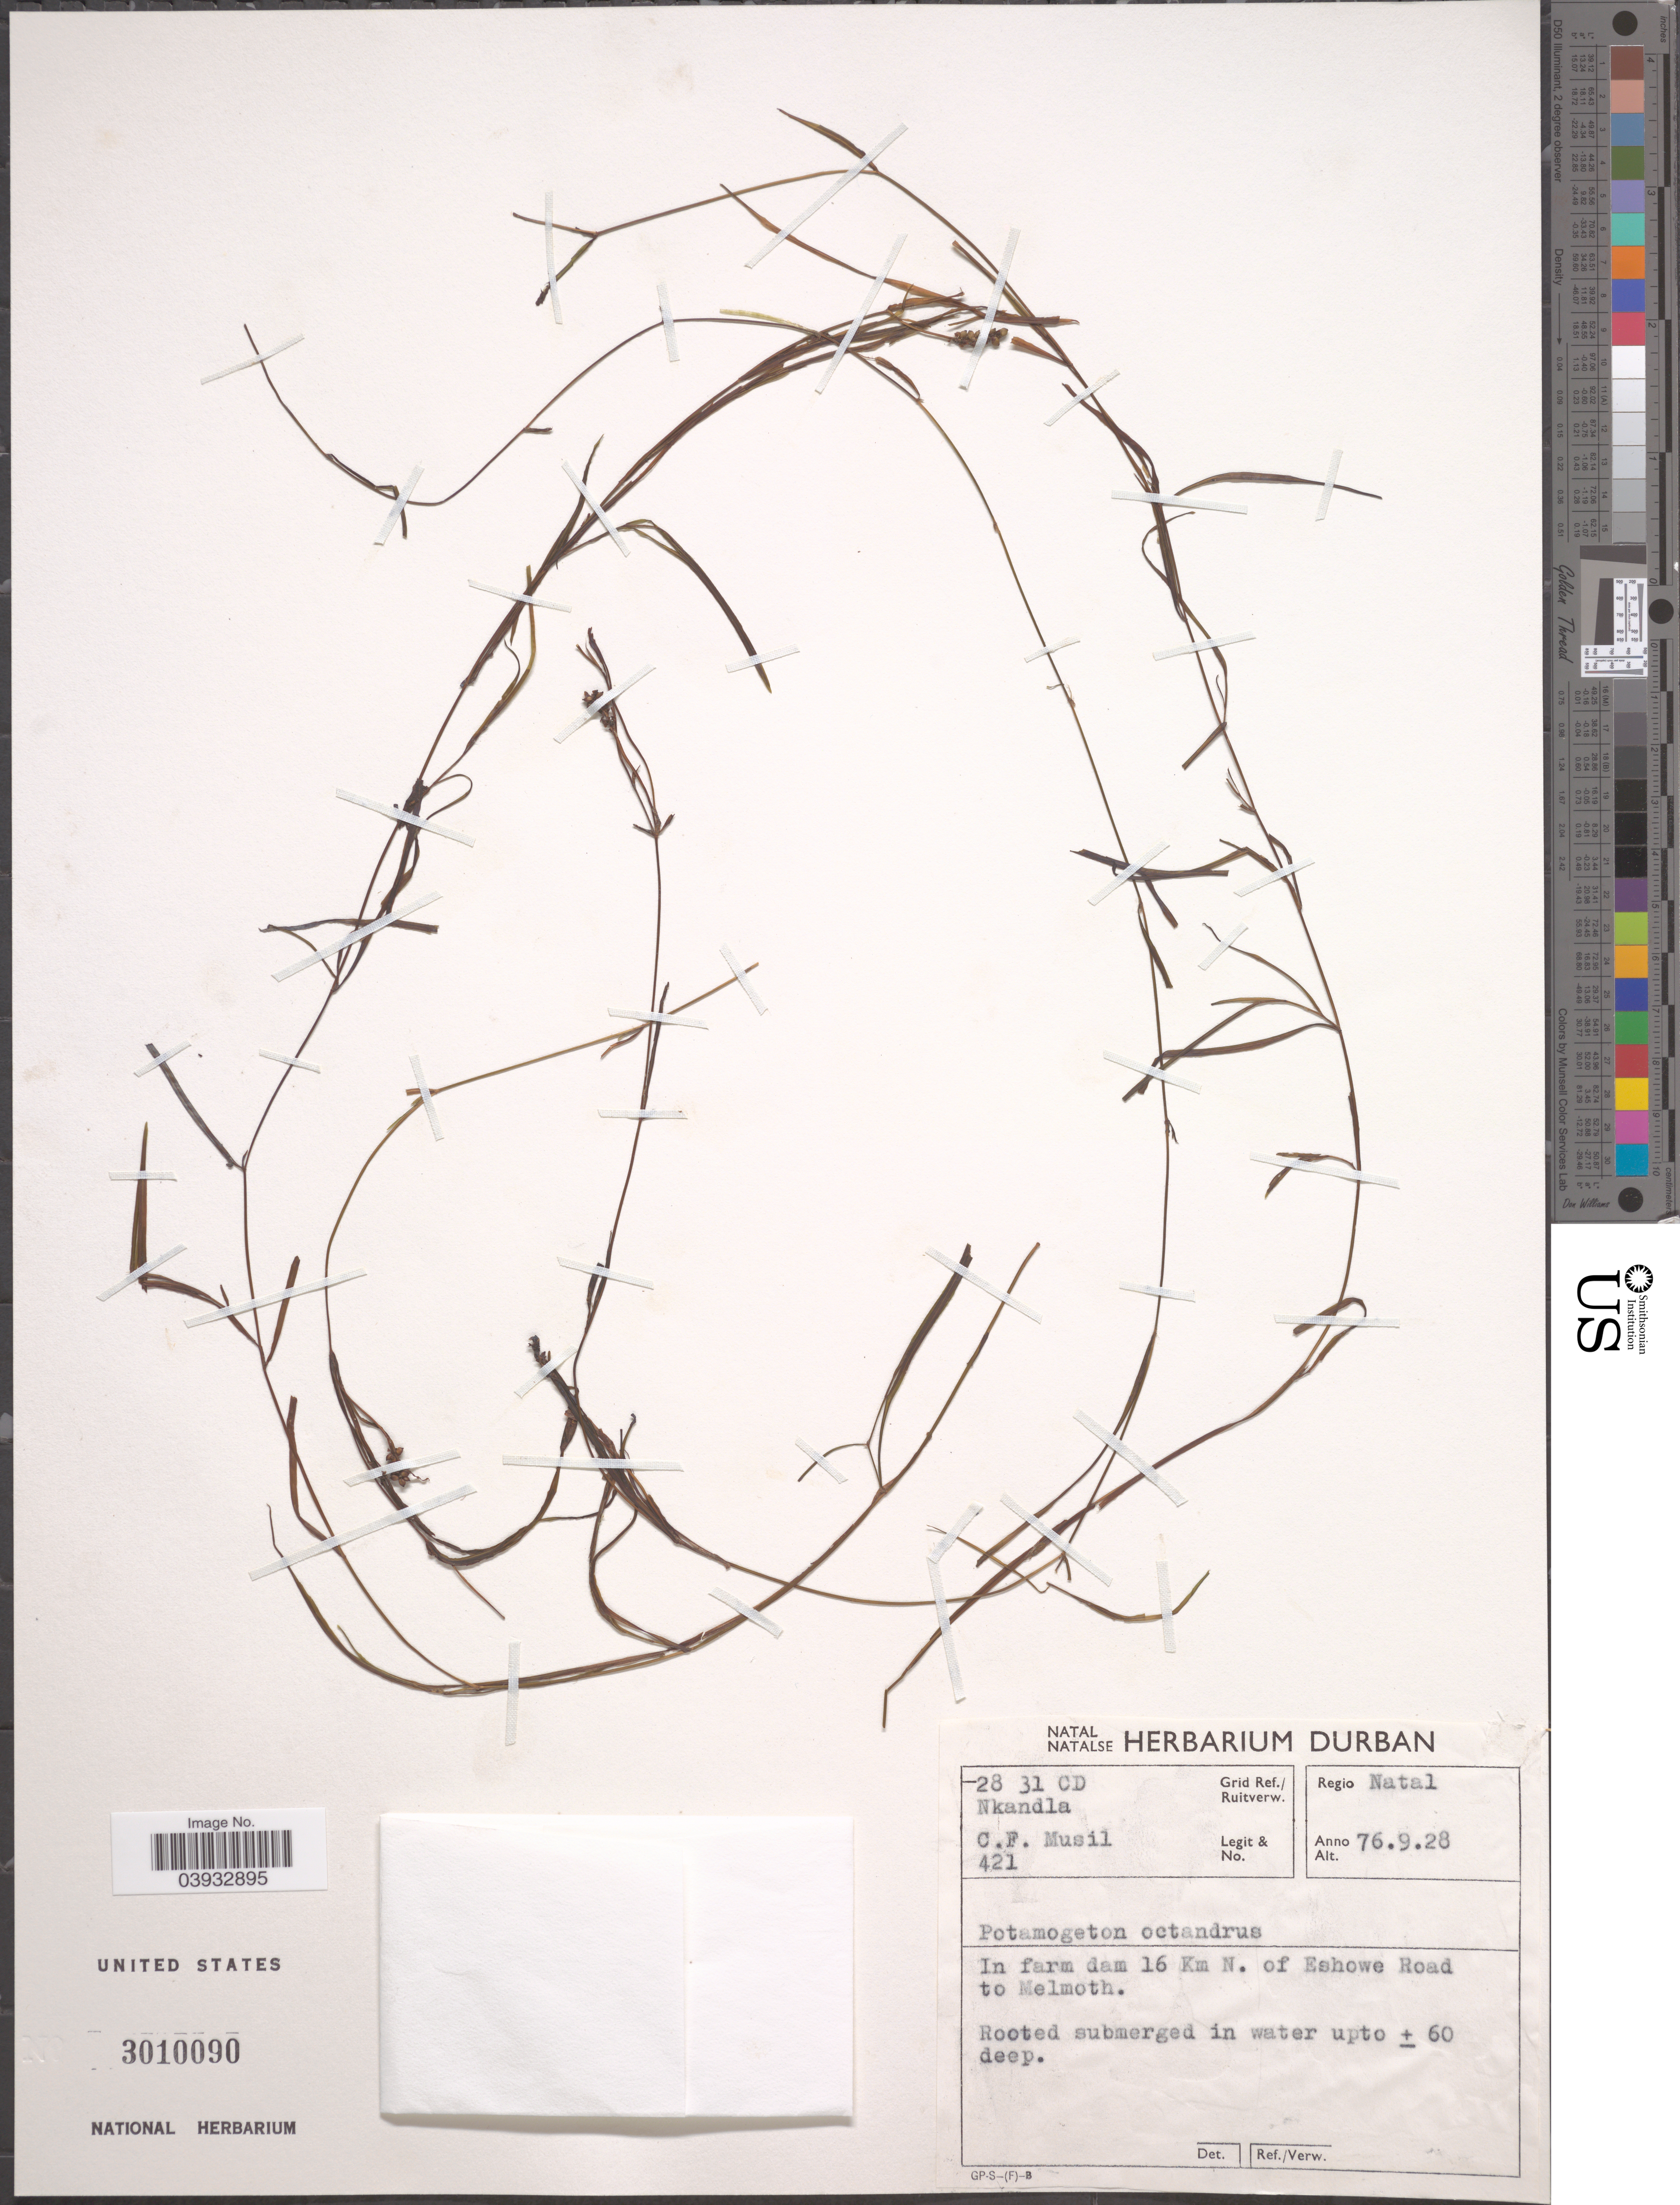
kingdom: Plantae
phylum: Tracheophyta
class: Liliopsida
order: Alismatales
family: Potamogetonaceae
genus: Potamogeton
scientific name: Potamogeton octandrus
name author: Poir.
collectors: C. Musil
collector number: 421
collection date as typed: Transcribed d/m/y: 28/9/76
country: South Africa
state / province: KwaZulu-Natal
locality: Grid Ref./ Ruitverw. 28 31 CD. Regio Natal. In farm dam 16 Km N. of Eshowe Road to Melmoth.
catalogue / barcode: US 3010090